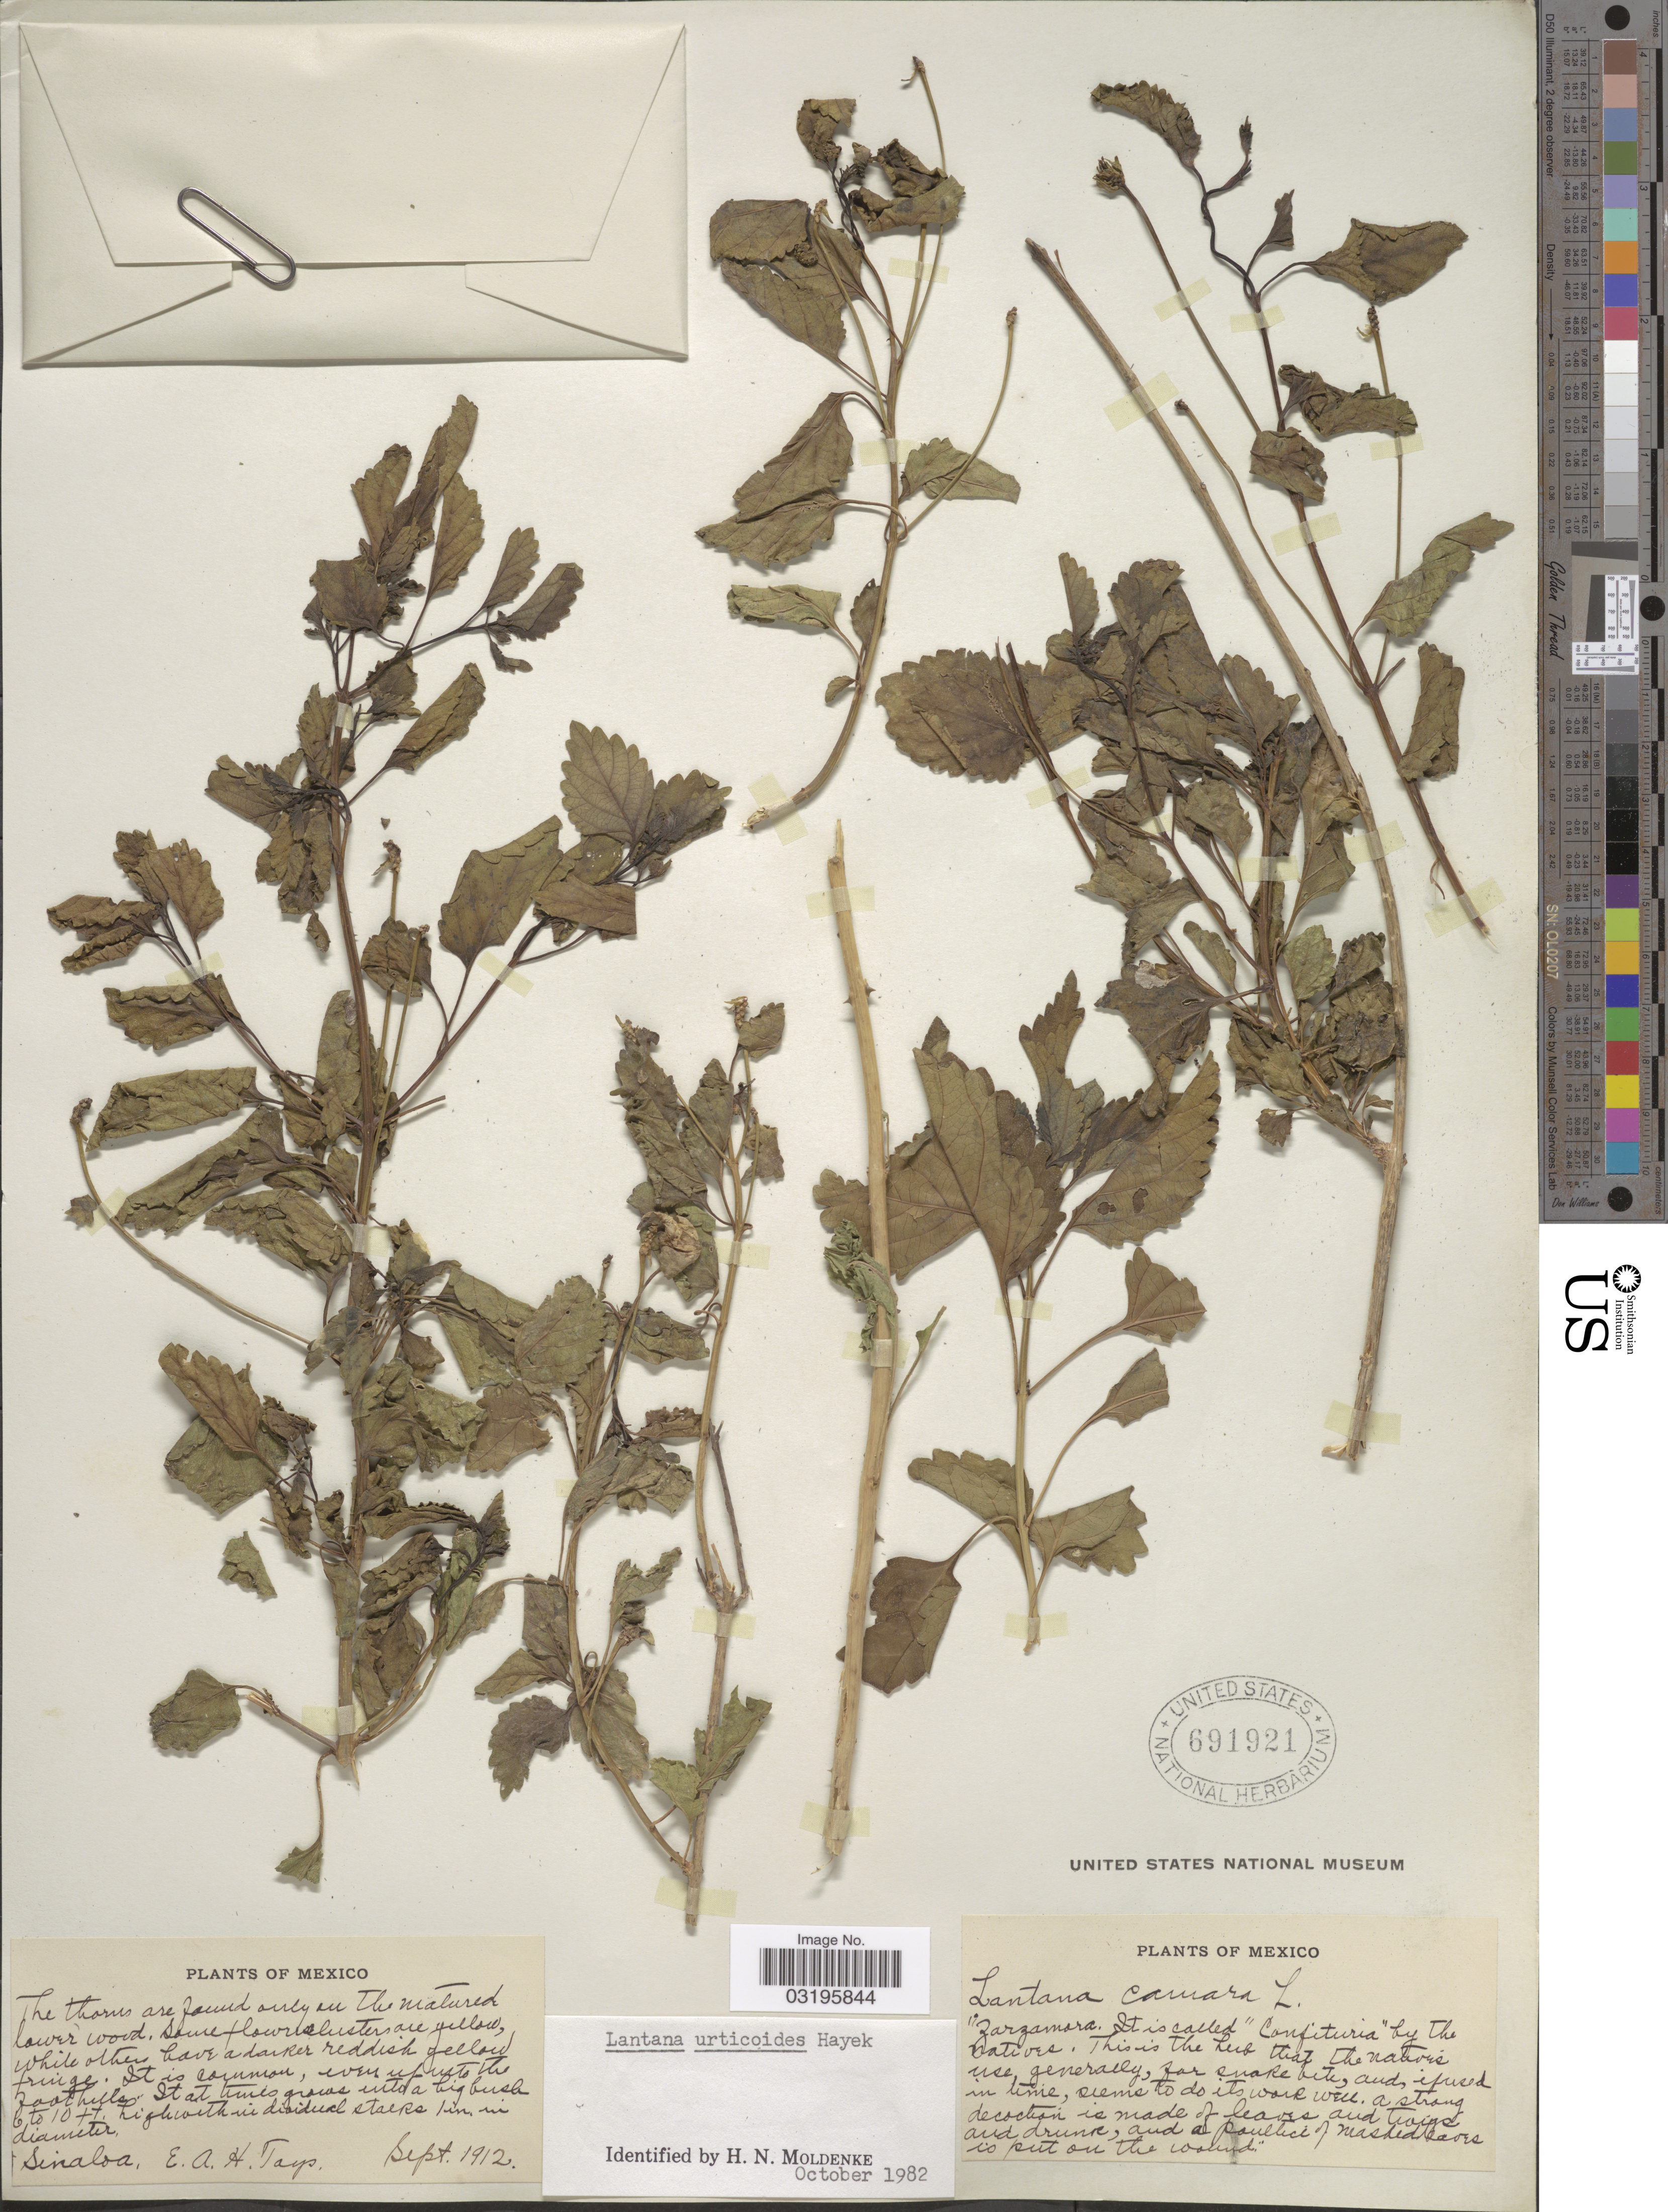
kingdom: Plantae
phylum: Tracheophyta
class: Magnoliopsida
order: Lamiales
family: Verbenaceae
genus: Lantana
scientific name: Lantana urticoides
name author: Hayek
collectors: E. Tays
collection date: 1912-09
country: Mexico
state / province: Sinaloa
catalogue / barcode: US 691921